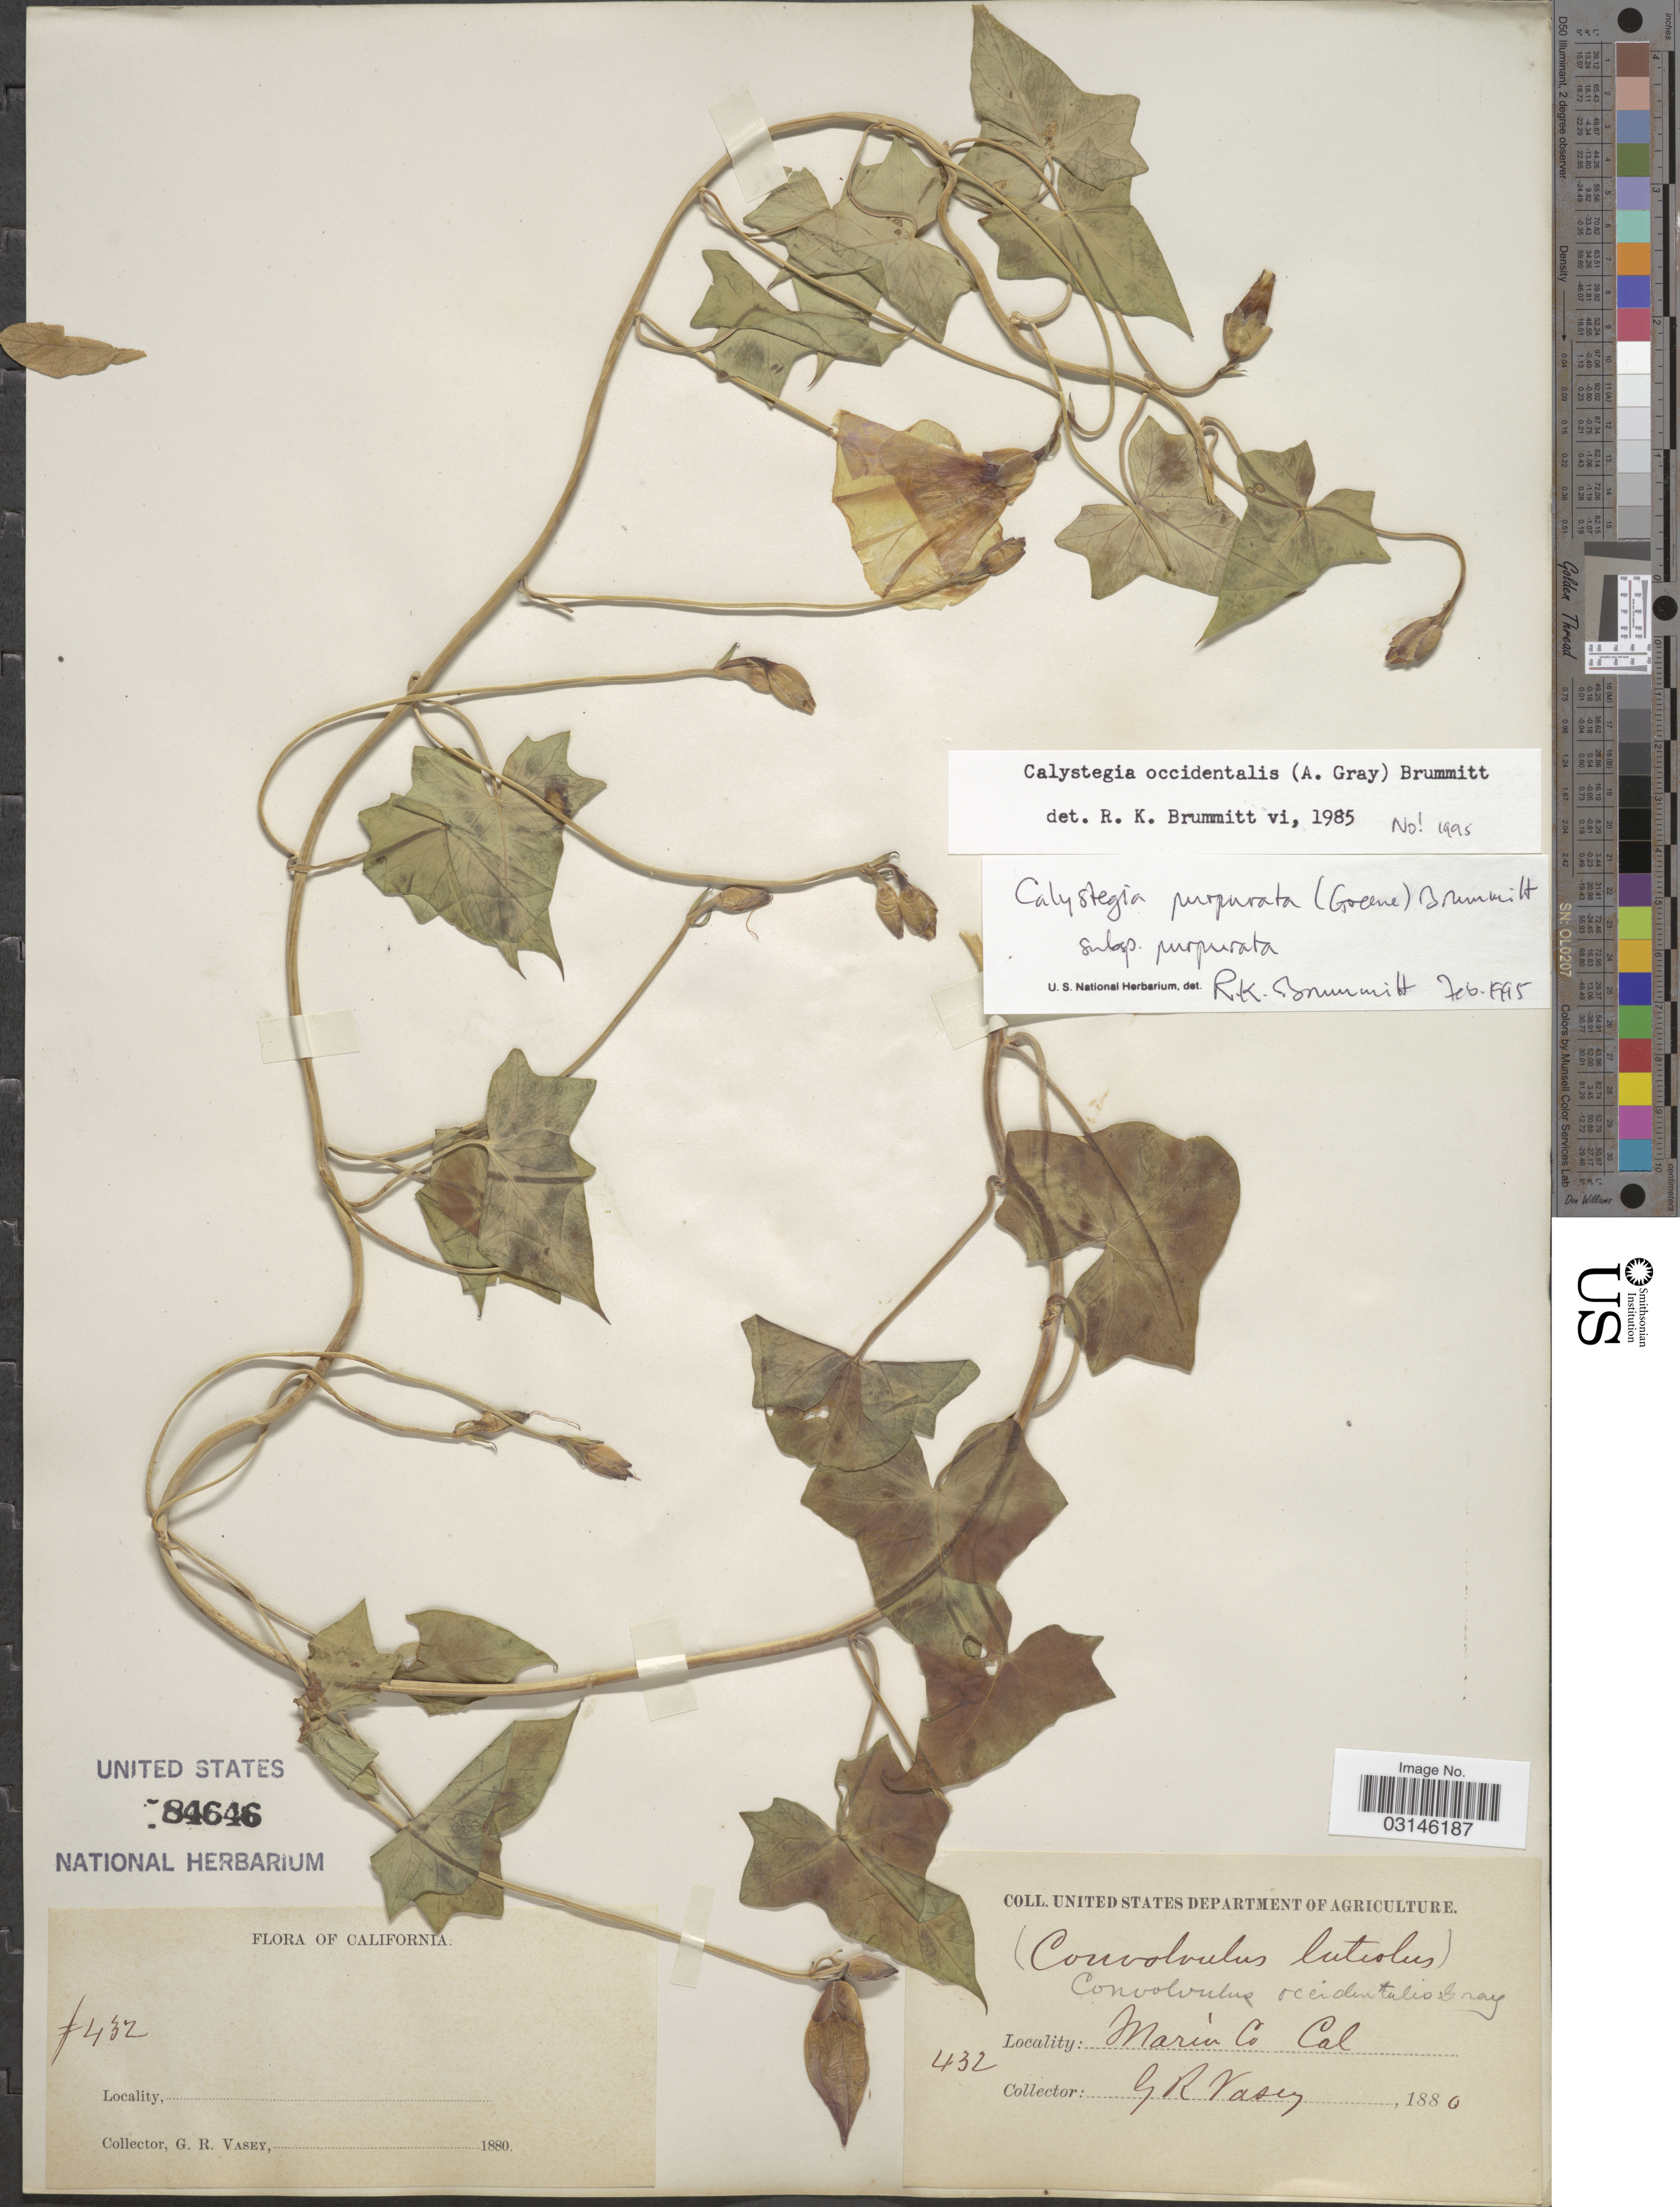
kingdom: Plantae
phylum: Tracheophyta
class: Magnoliopsida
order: Solanales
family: Convolvulaceae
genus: Calystegia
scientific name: Calystegia purpurata subsp. purpurata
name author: (Greene) Brummitt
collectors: G. R. Vasey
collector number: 432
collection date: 1880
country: United States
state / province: California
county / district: Marin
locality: Marin Co.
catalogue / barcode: US 84646